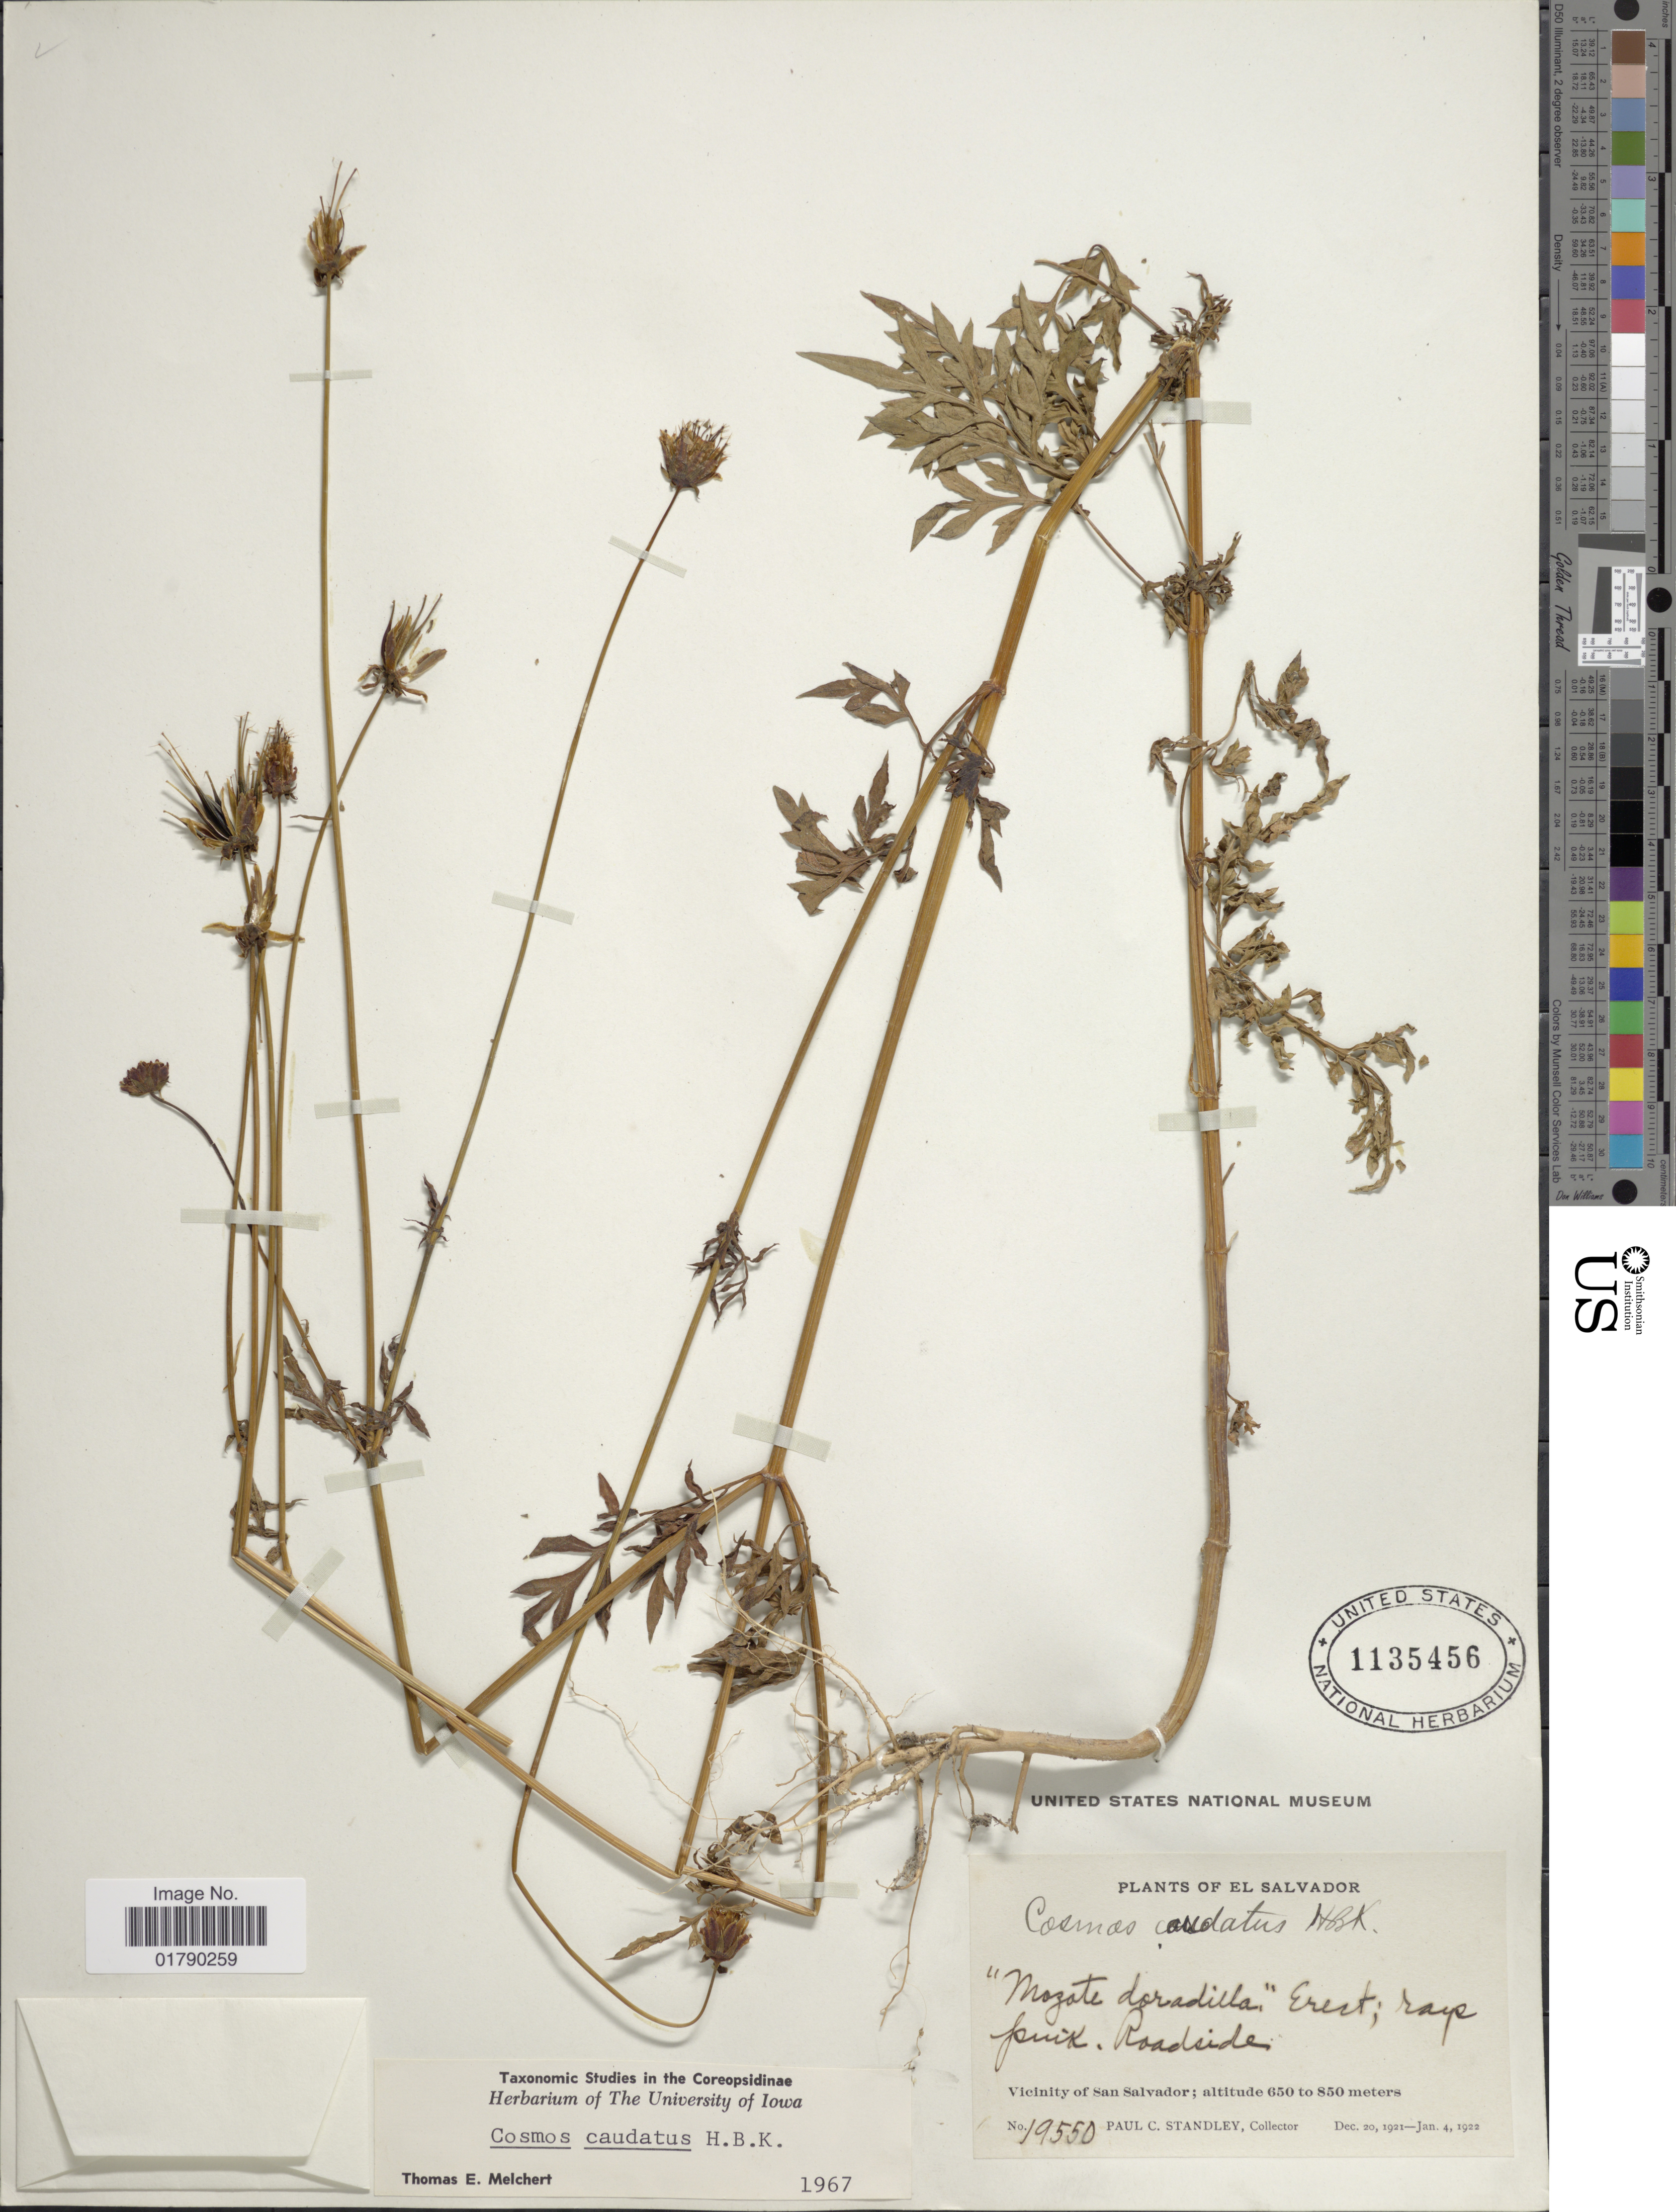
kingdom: Plantae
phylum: Tracheophyta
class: Magnoliopsida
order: Asterales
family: Asteraceae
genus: Cosmos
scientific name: Cosmos caudatus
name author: Kunth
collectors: P. C. Standley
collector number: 19550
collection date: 1921-12-20/1922-01-04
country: El Salvador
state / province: San Salvador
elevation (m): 650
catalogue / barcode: US 1135456